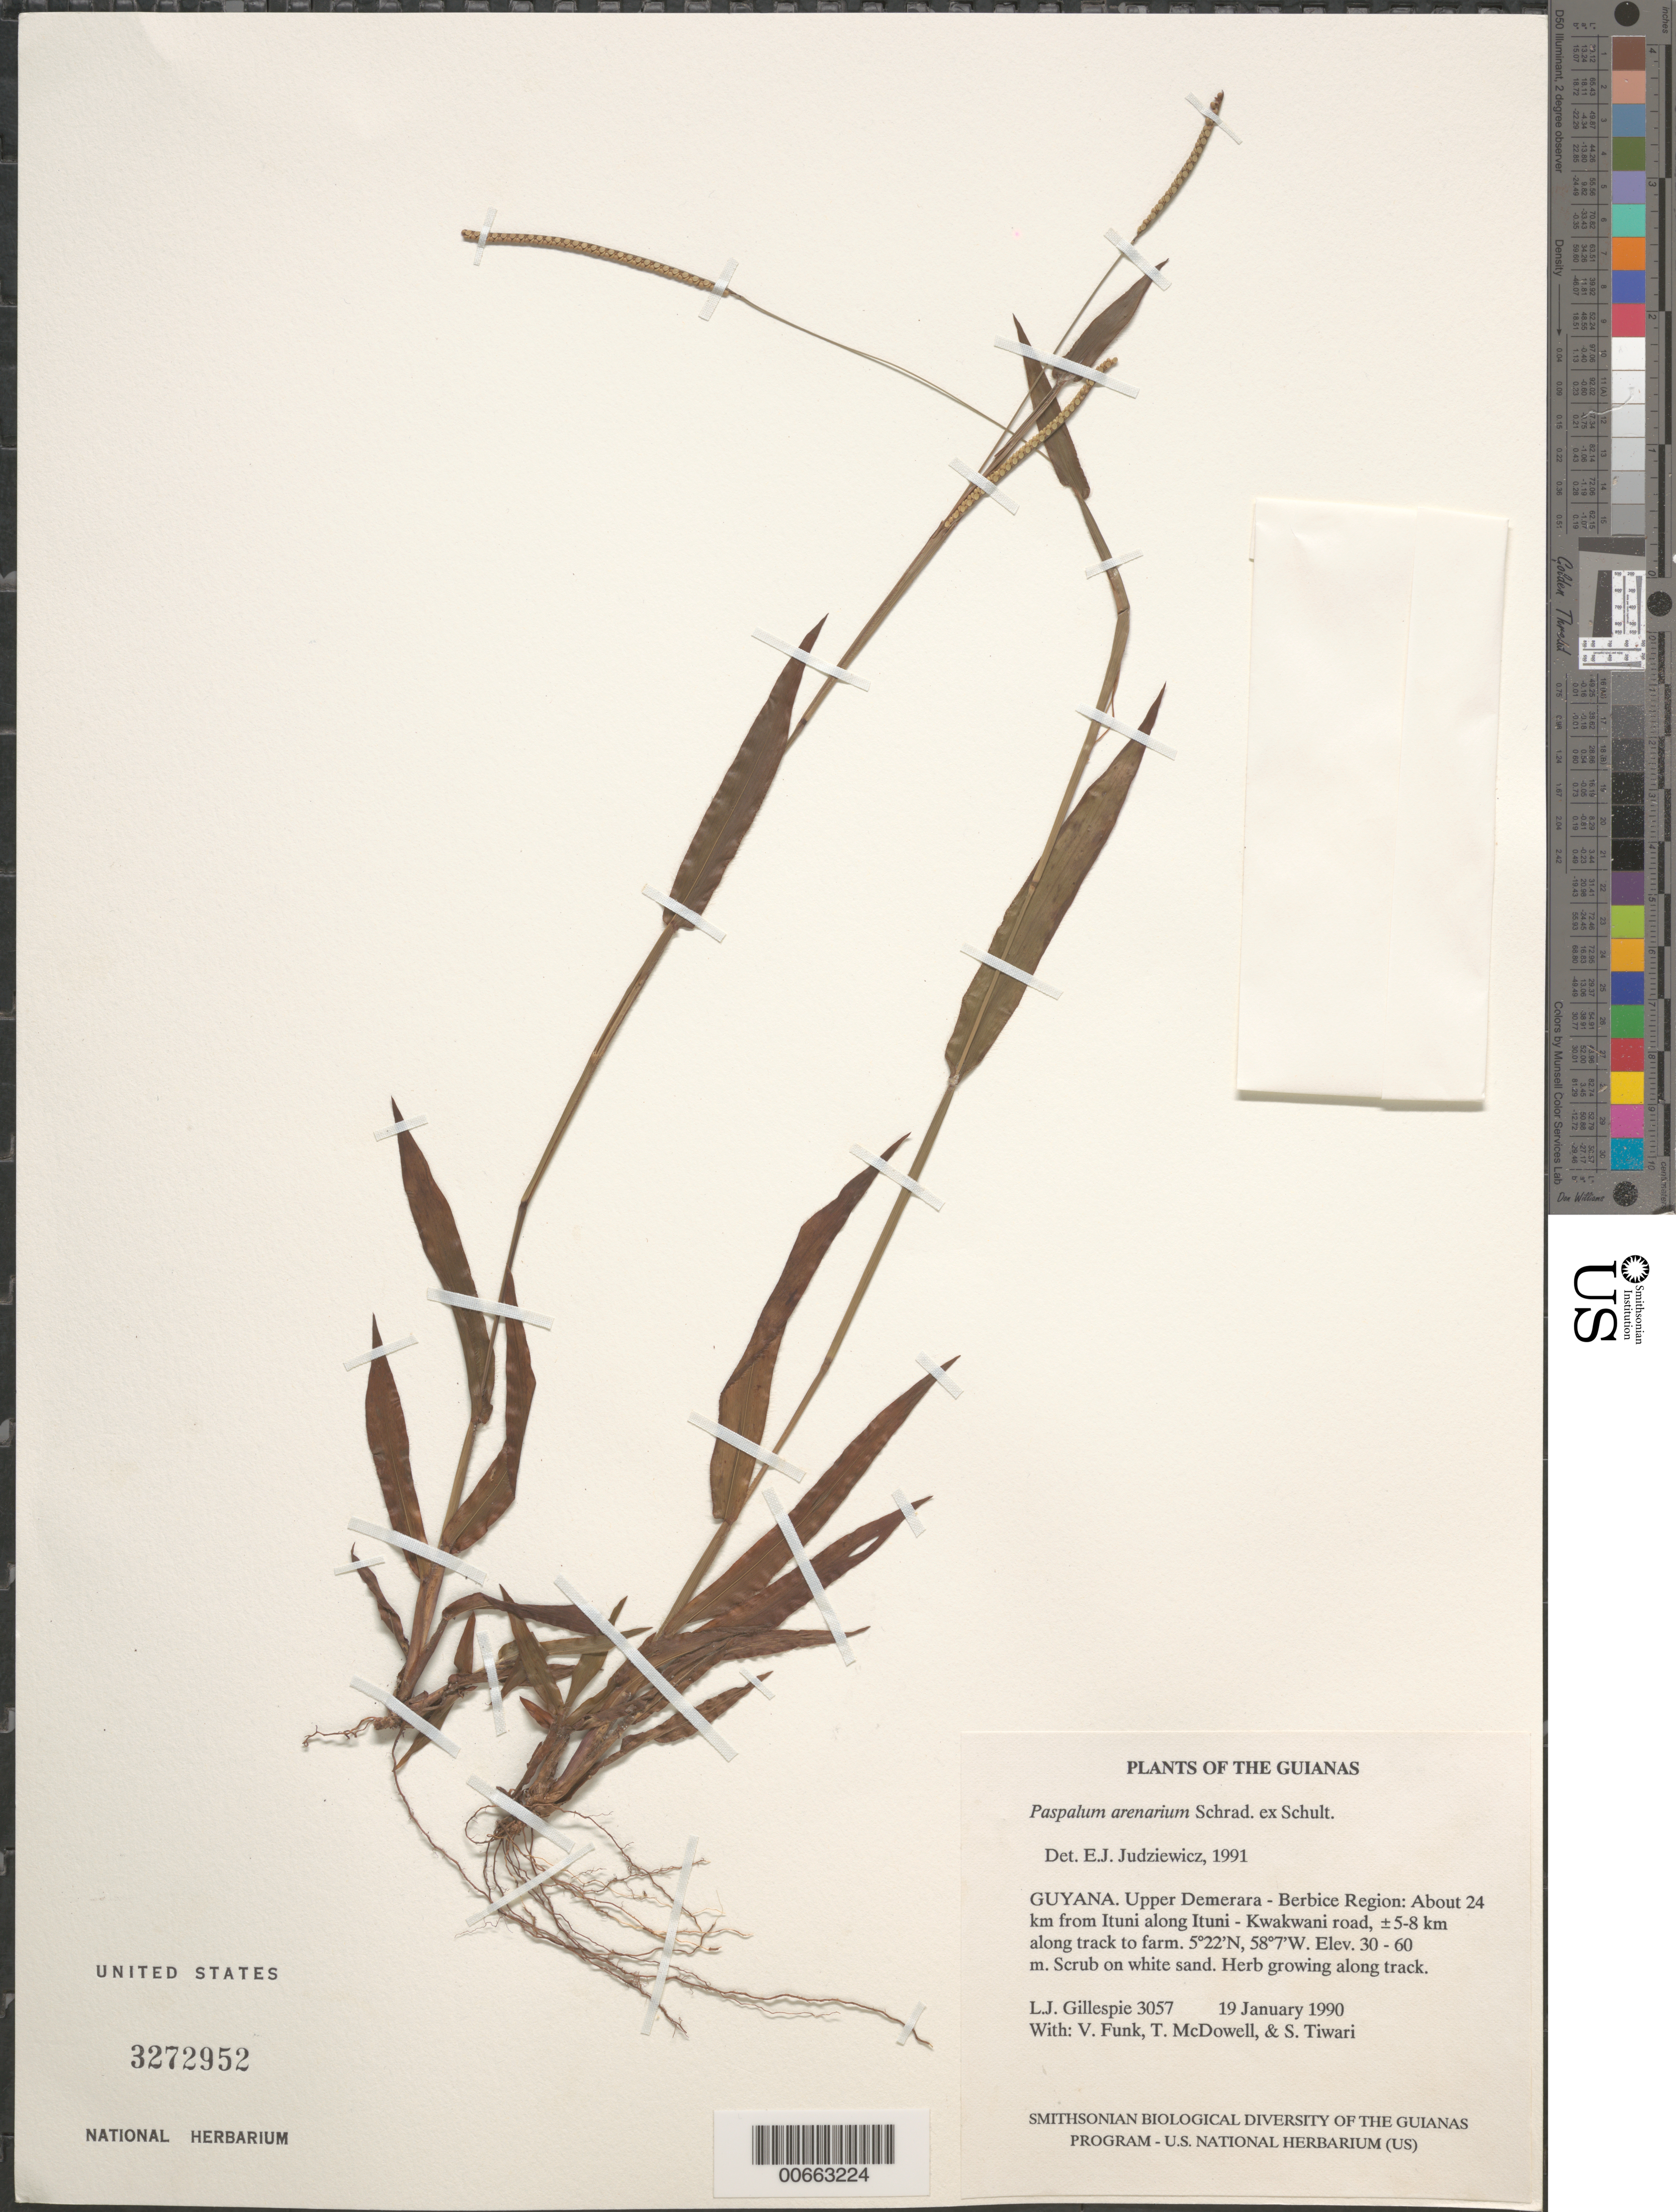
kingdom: Plantae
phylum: Tracheophyta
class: Liliopsida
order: Poales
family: Poaceae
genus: Paspalum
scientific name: Paspalum arenarium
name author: Schrad.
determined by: Judziewicz, E. J.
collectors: L. J. Gillespie, V. Funk, T. McDowell & S. Tiwari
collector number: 3057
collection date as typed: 19 January 1990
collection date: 1990-01-19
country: Guyana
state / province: U. Demerara-Berbice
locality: About 24 km from Ituni along Ituni - Kwakwani road, ±5-8 km along track to farm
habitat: Scrub on white sand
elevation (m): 30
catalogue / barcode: US 3272952